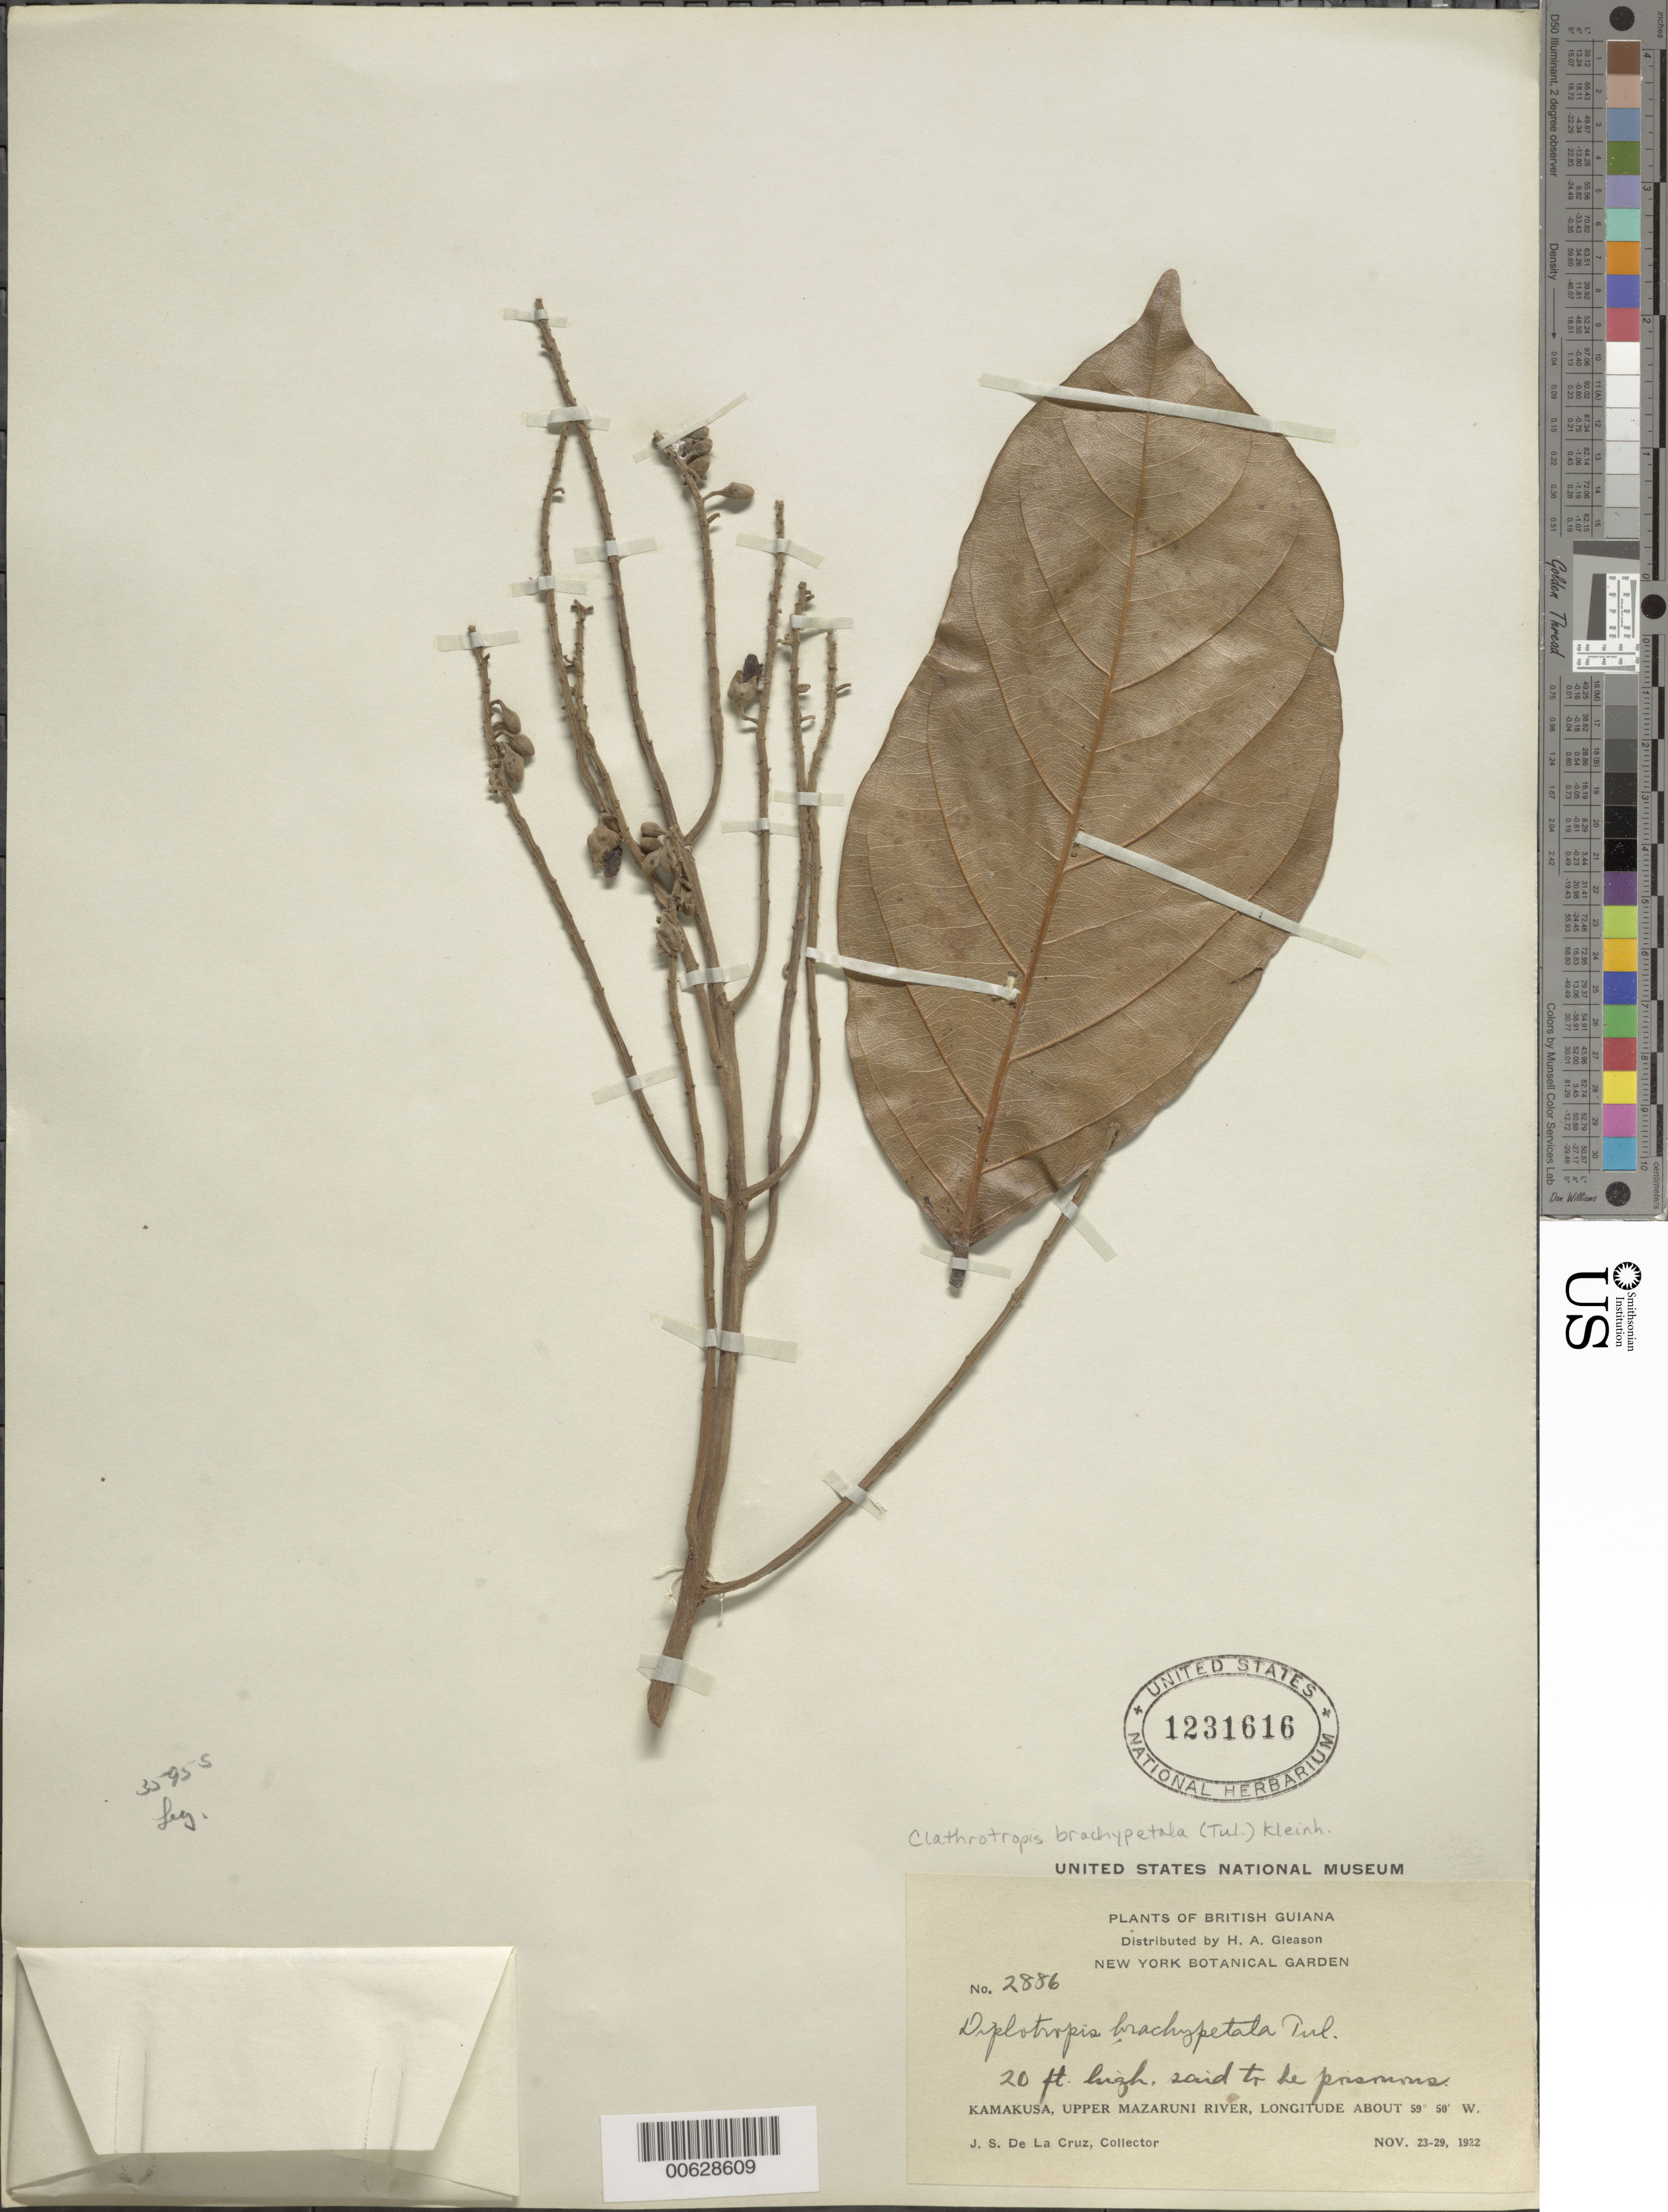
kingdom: Plantae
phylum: Tracheophyta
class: Magnoliopsida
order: Fabales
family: Fabaceae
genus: Clathrotropis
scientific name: Clathrotropis brachypetala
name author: (Tul.) Kleinh.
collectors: J. S. de la Cruz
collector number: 2886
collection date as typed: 23-Nov-22 to 29-Nov-22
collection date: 1922-11-23/1922-11-29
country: Guyana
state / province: Cuyuni-Mazaruni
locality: Kamakusa, Upper Mazaruni R.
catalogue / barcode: US 1231616